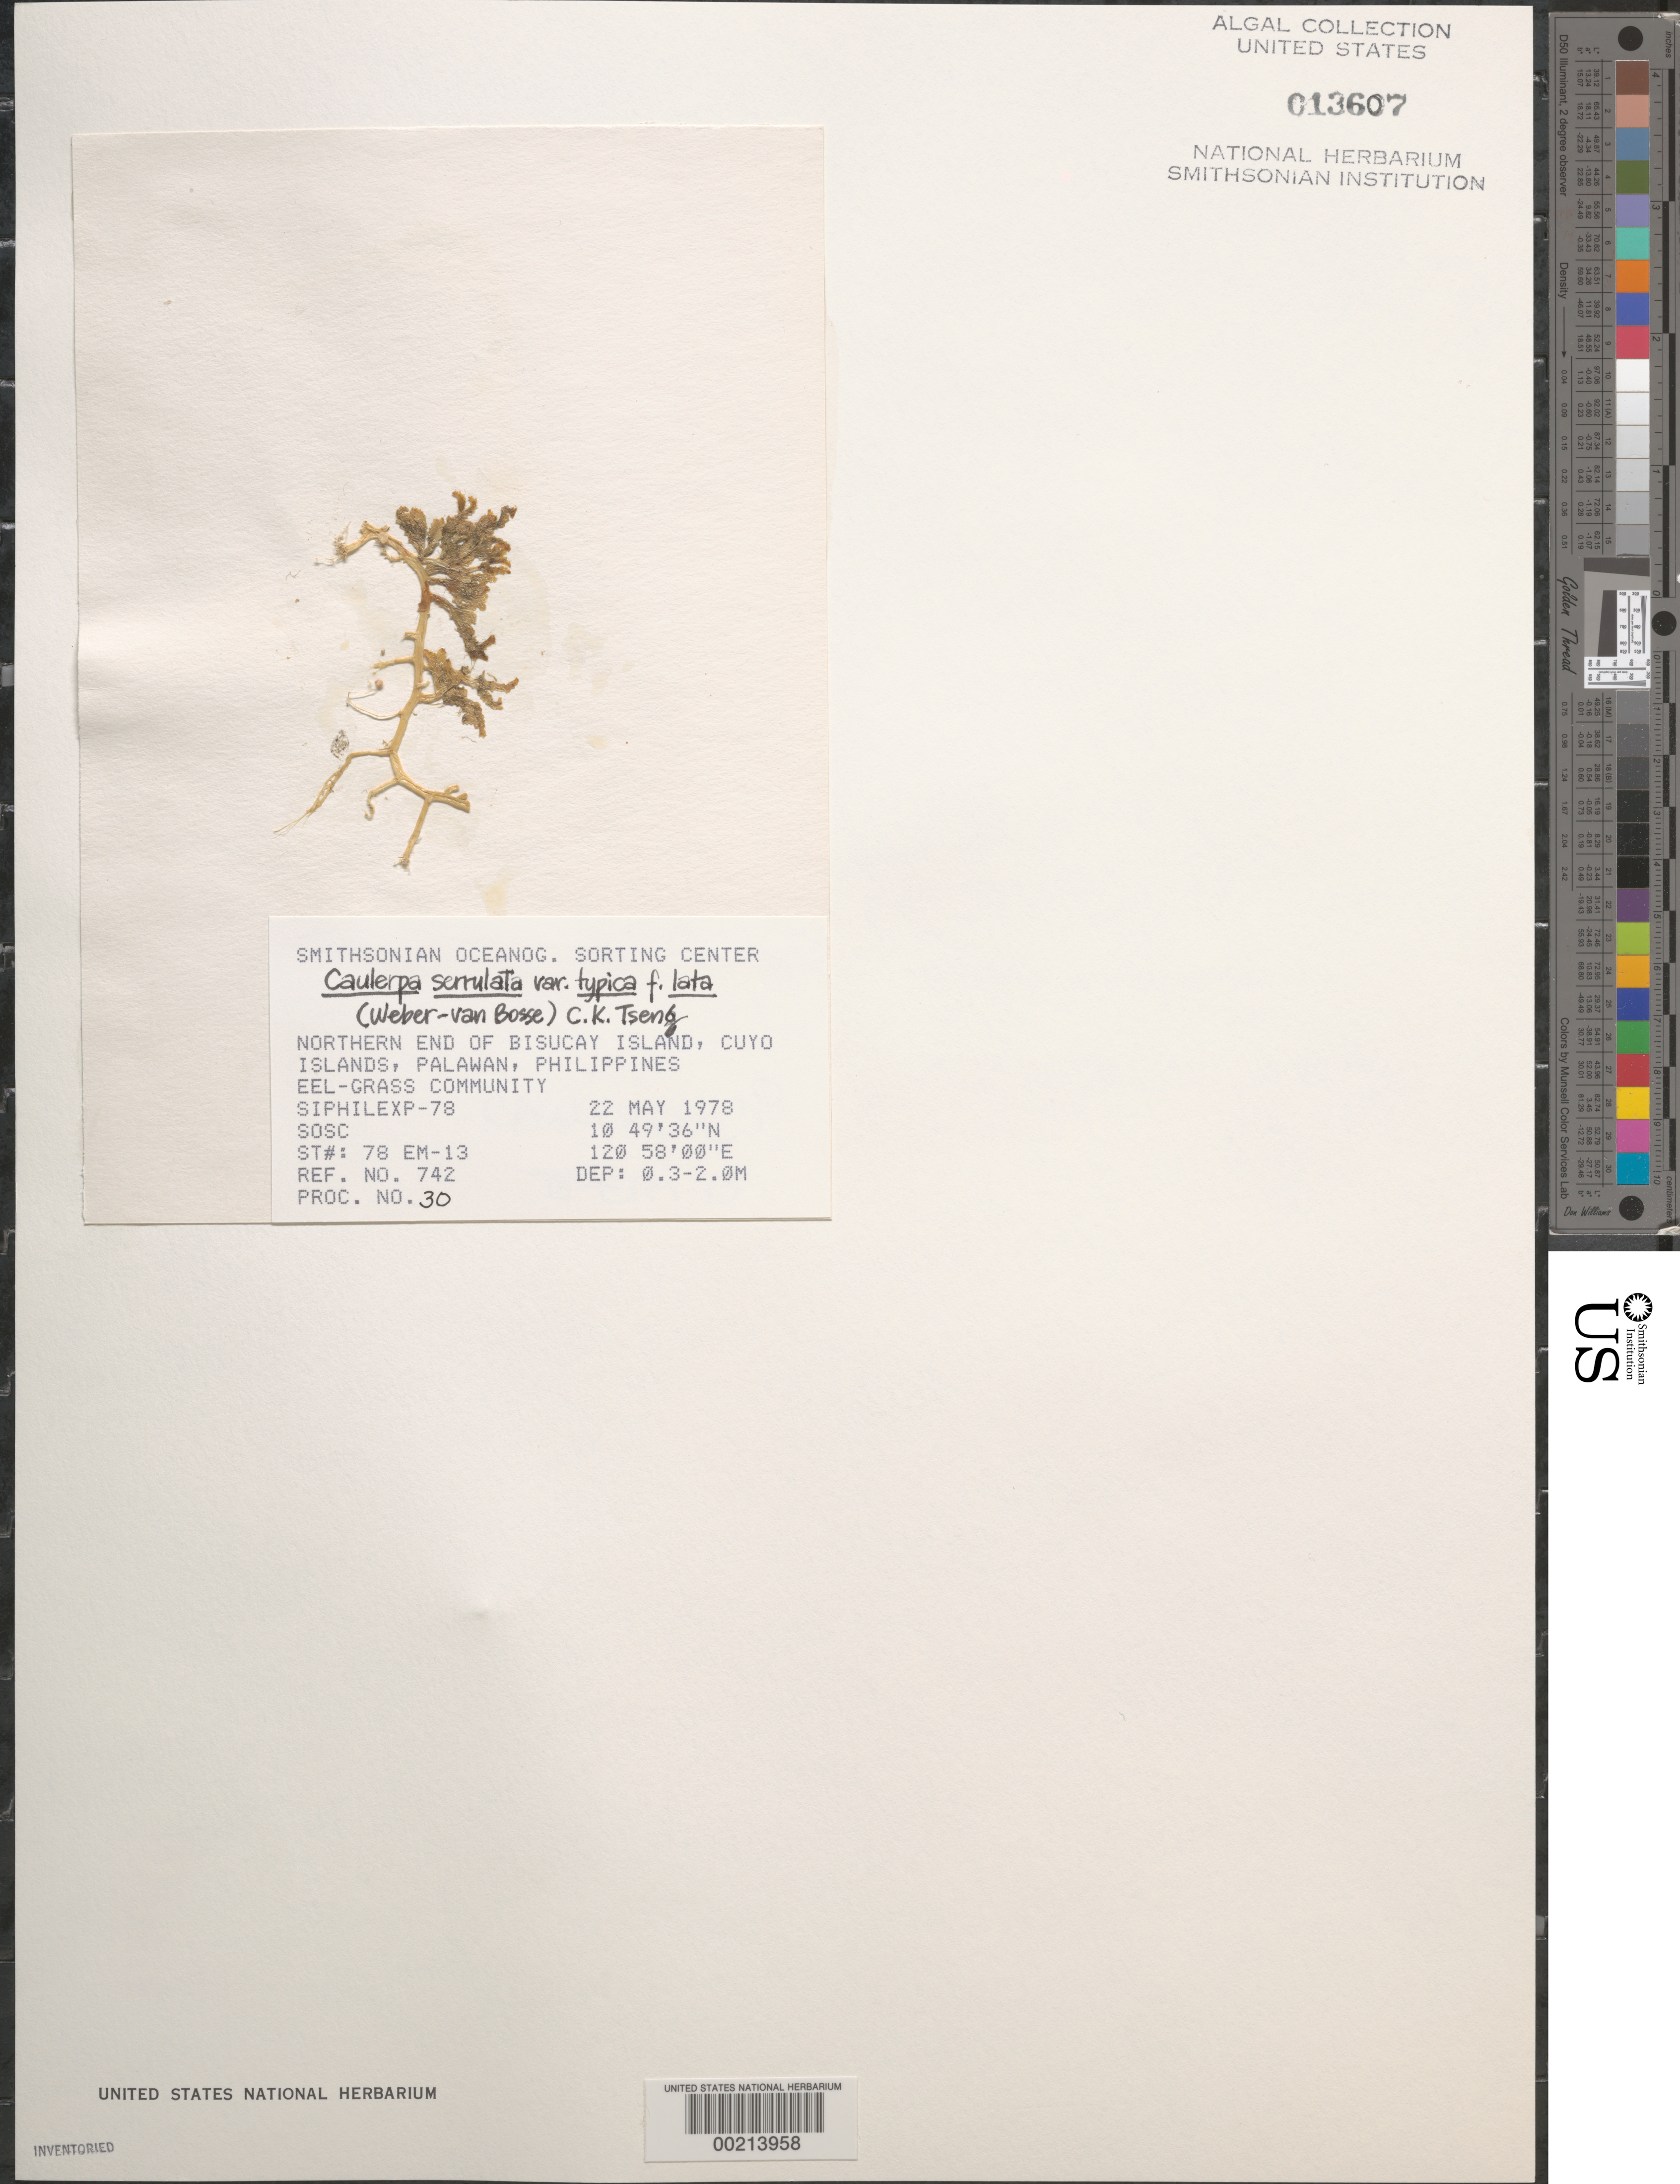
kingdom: Plantae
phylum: Chlorophyta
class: Ulvophyceae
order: Bryopsidales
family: Caulerpaceae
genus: Caulerpa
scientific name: Caulerpa serrulata var. typica forma lata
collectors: SOSC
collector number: Station 78 Em-13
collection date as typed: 22 May 1978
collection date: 1978-05-22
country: Philippines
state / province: Mimaropa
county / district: Palawan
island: Bisucay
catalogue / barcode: US 13607